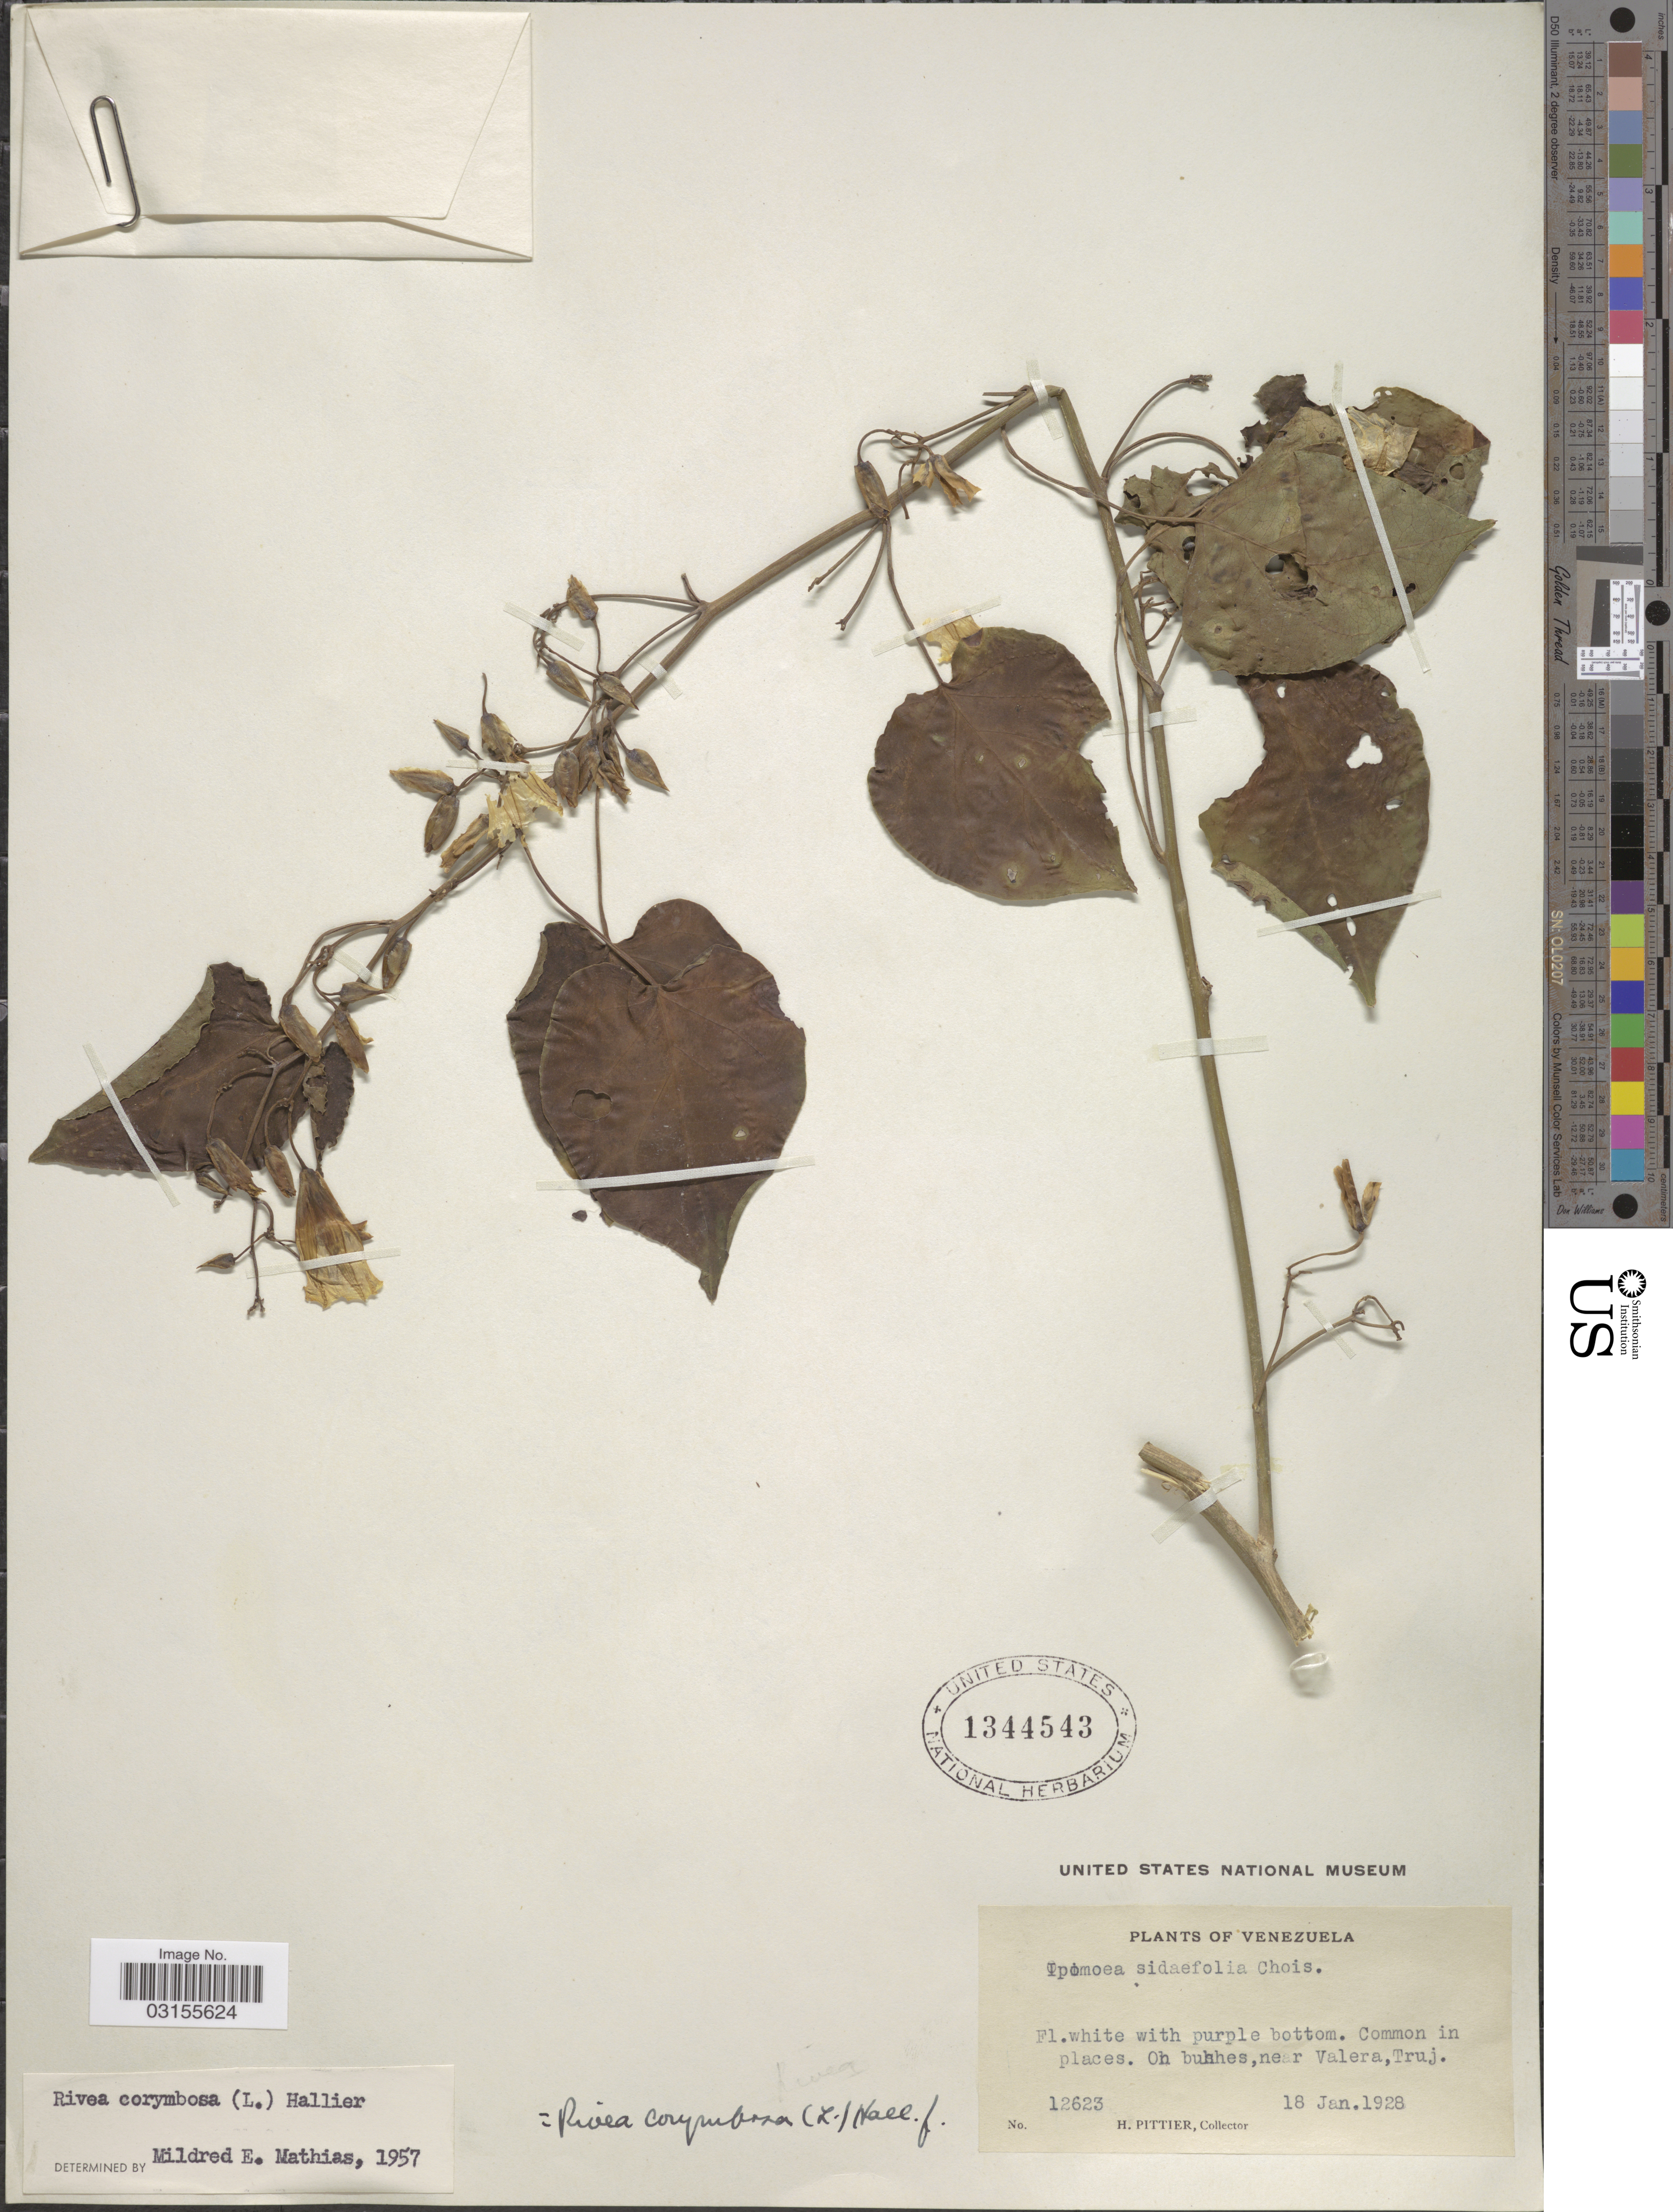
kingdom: Plantae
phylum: Tracheophyta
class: Magnoliopsida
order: Solanales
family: Convolvulaceae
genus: Turbina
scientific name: Turbina corymbosa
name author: (L.) Raf.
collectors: H. F. Pittier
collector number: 12623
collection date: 1928-01-18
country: Venezuela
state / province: Trujillo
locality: Near Valera.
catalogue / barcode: US 1344543